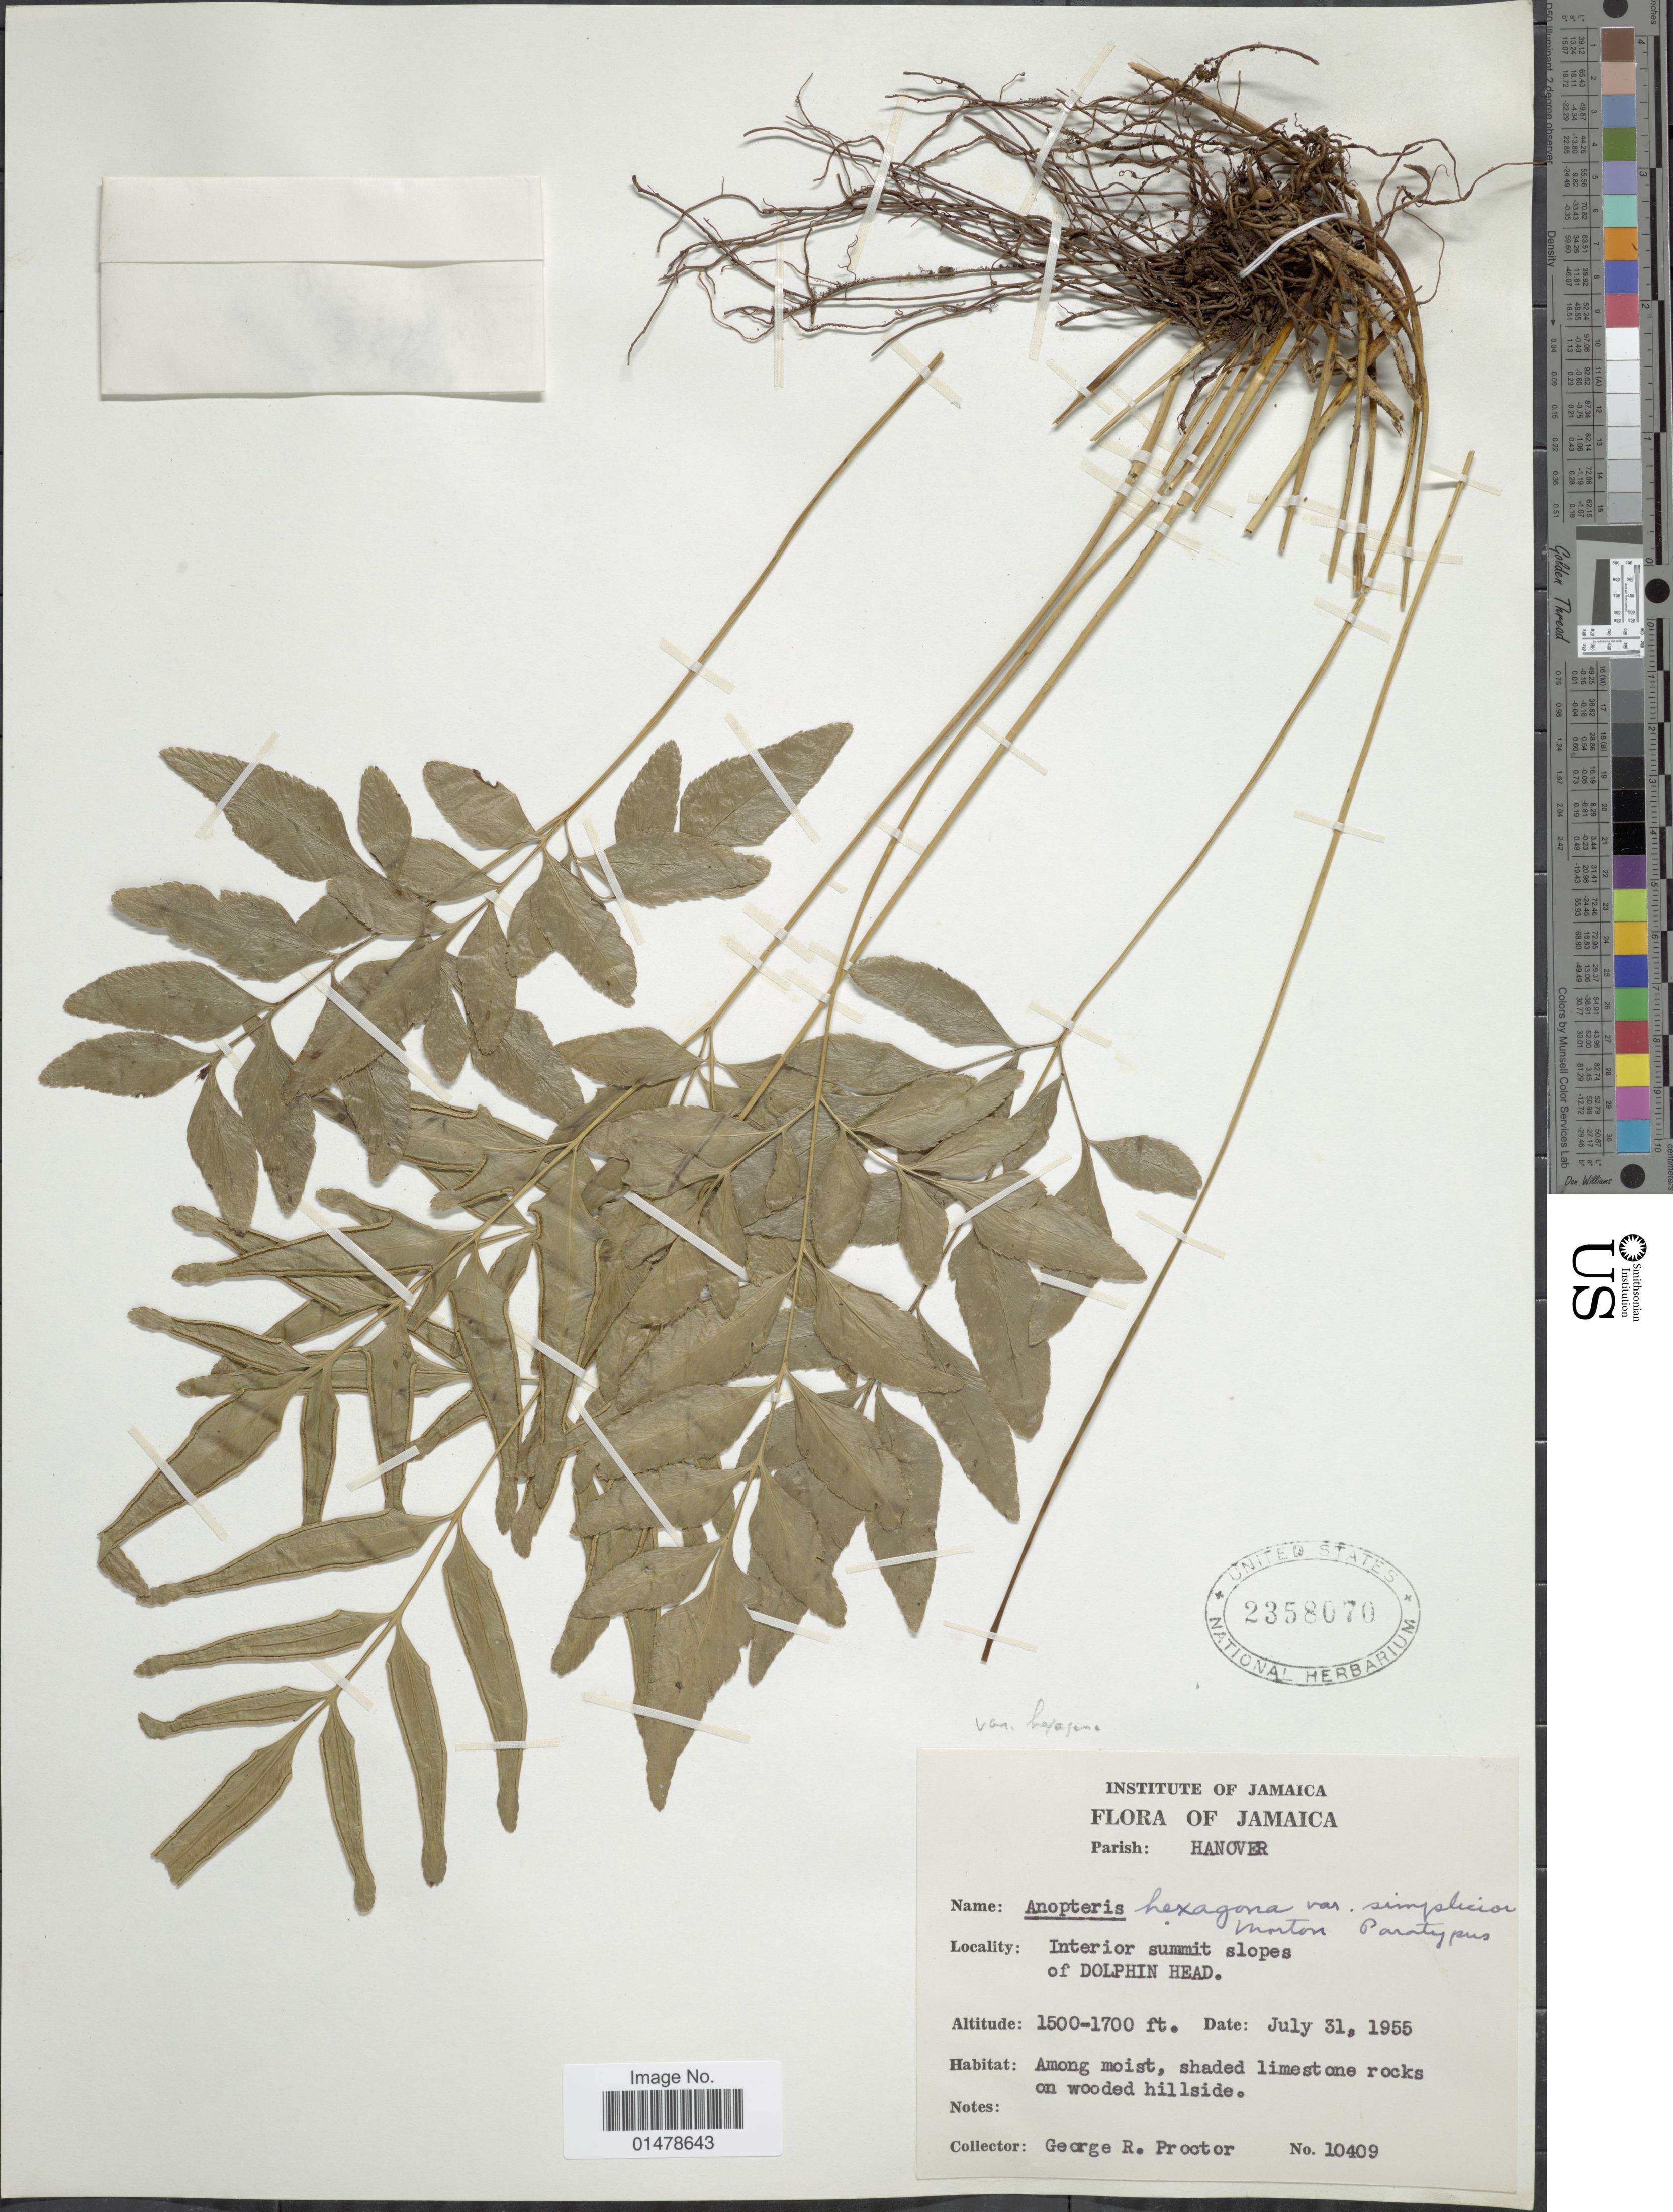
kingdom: Plantae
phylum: Tracheophyta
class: Polypodiopsida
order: Polypodiales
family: Pteridaceae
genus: Pteris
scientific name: Pteris hexagona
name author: (L.) Proctor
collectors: G. R. Proctor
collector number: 10409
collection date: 1955-07-31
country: Jamaica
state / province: Hanover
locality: Parish: Hanover, Interior summit slopes of Dolphin Head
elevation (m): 457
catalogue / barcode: US 2358070